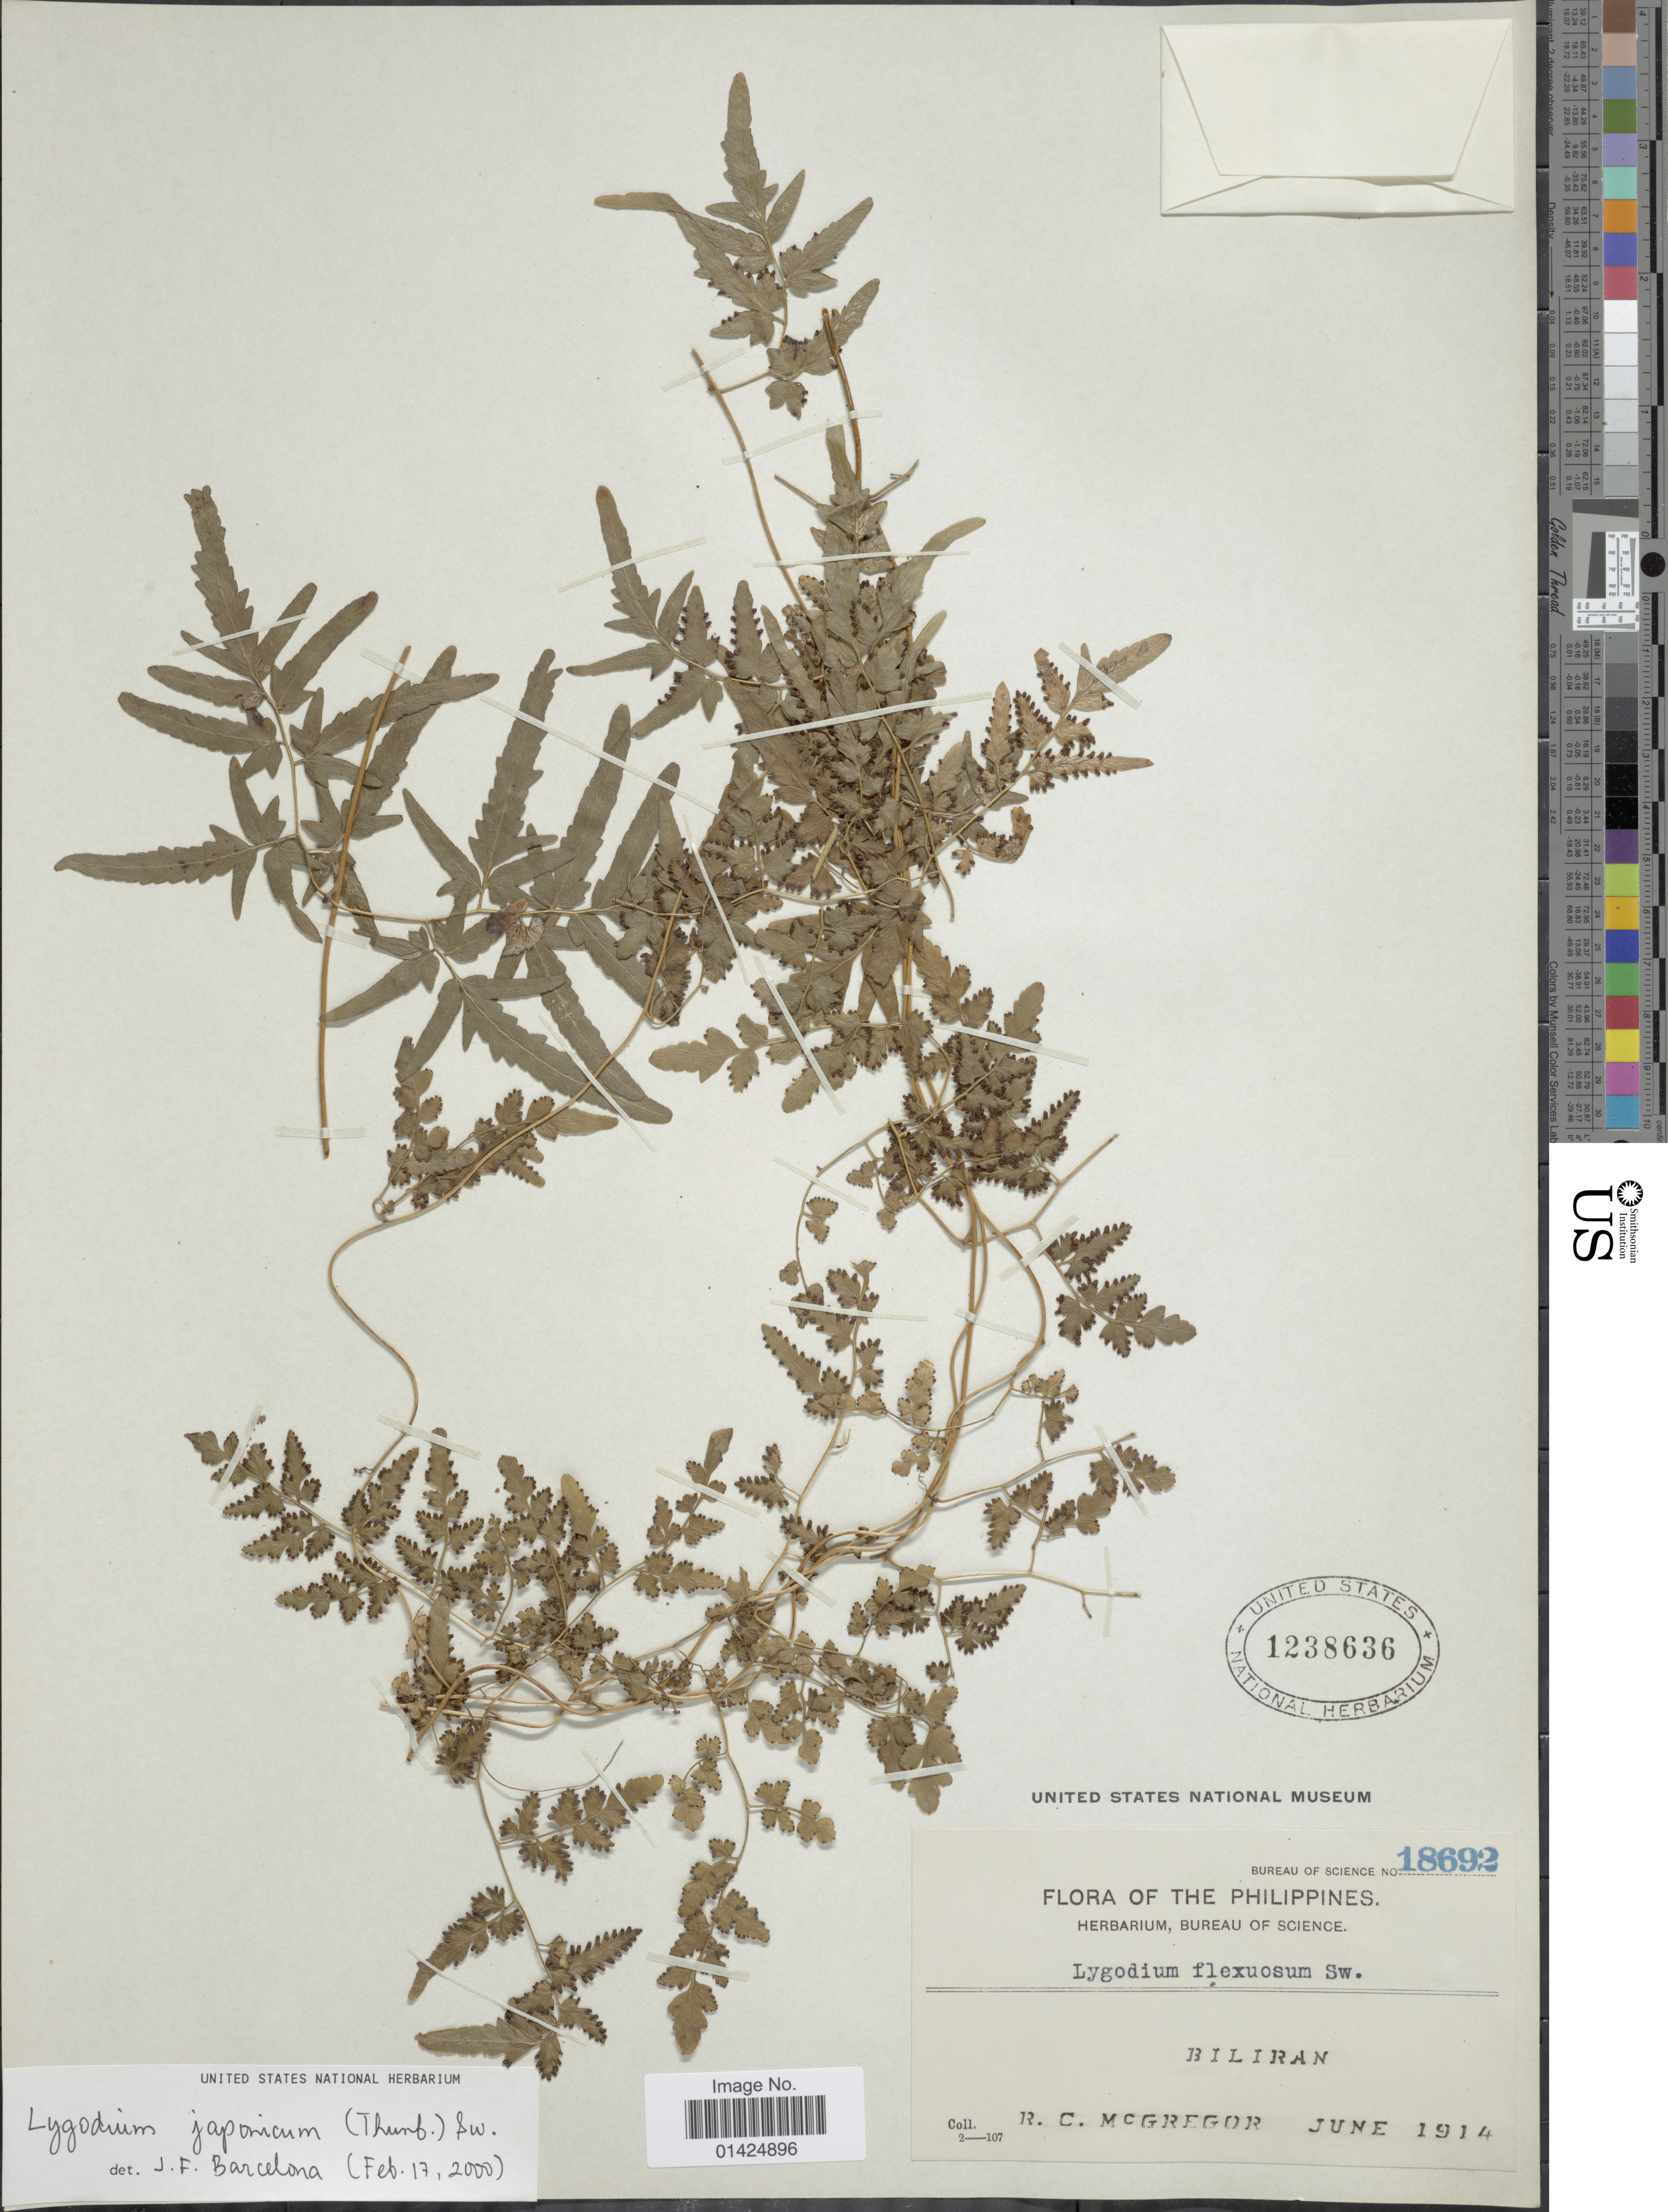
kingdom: Plantae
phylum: Tracheophyta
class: Polypodiopsida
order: Schizaeales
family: Lygodiaceae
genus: Lygodium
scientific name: Lygodium japonicum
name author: (Thunb.) Sw.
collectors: R. C. McGregor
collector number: Bureau of Science 18692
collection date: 1914-06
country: Philippines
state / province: Eastern Visayas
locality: Biliran.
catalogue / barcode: US 1238636